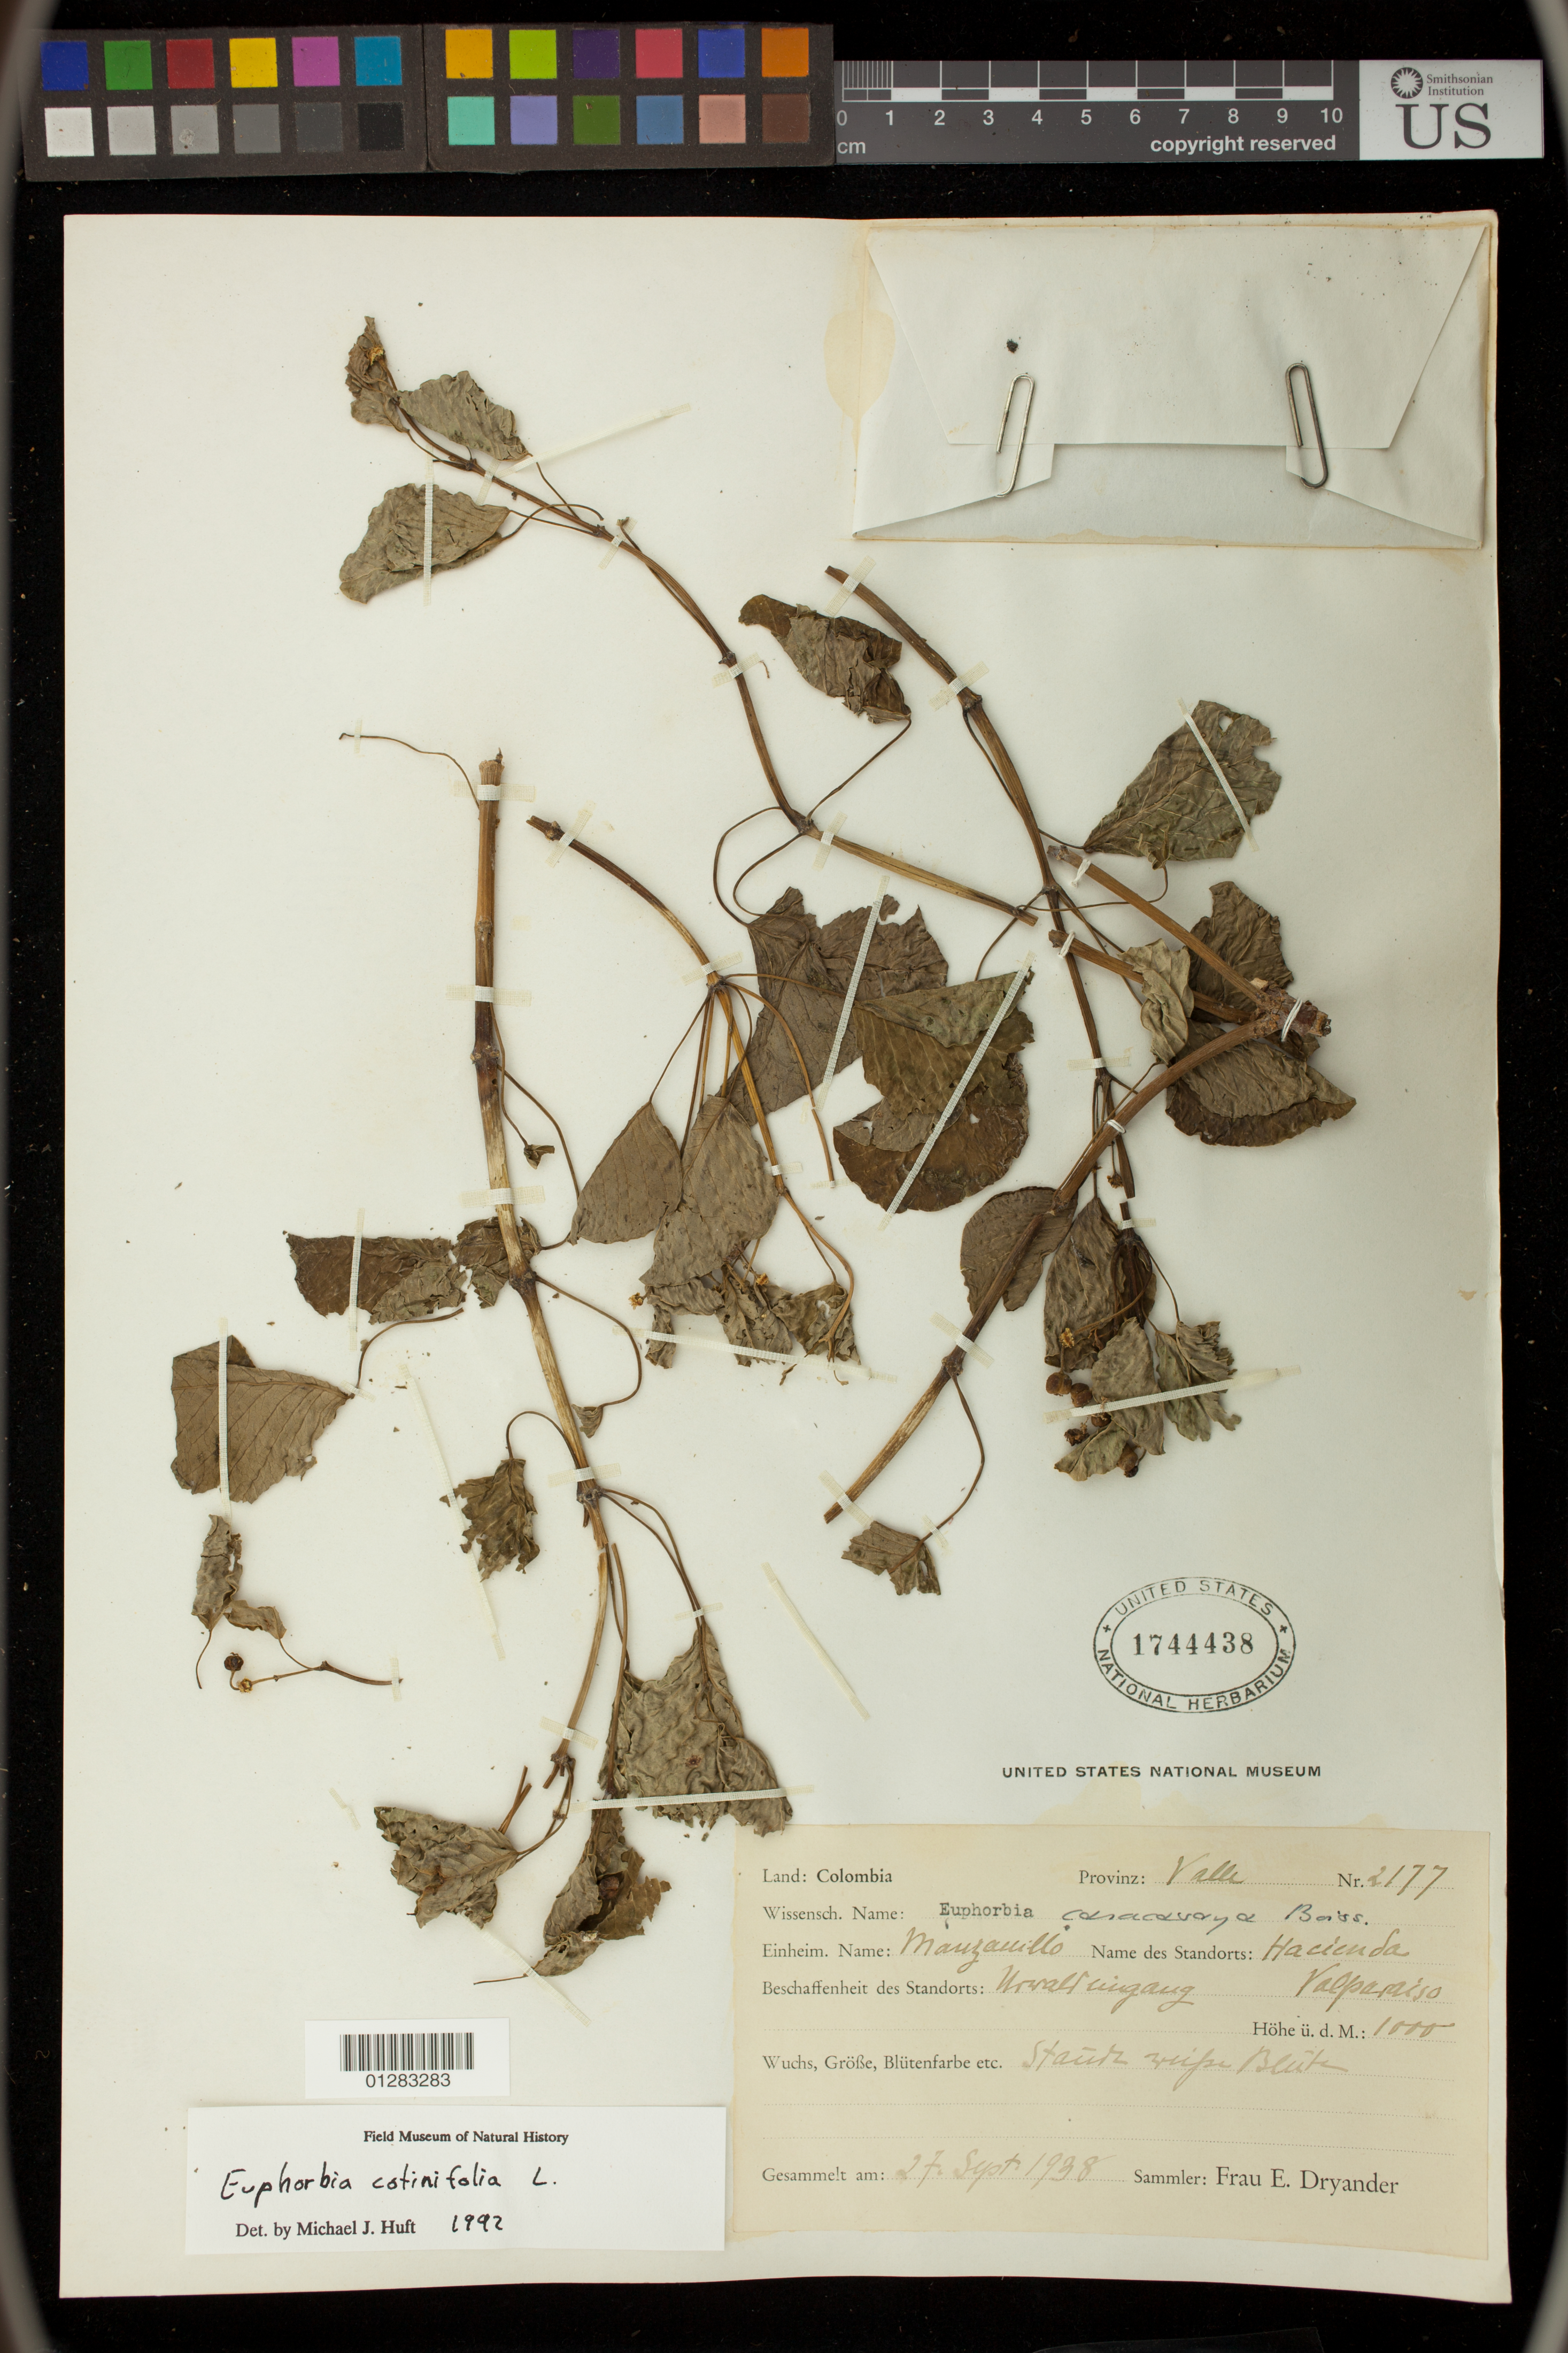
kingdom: Plantae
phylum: Tracheophyta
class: Magnoliopsida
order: Malpighiales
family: Euphorbiaceae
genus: Euphorbia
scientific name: Euphorbia cotinifolia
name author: L.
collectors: E. Dryander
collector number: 2177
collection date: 1938-09-27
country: Colombia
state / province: Valle del Cauca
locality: Manzanillo, Valparaiso, Valle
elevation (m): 1000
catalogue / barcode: US 1744438